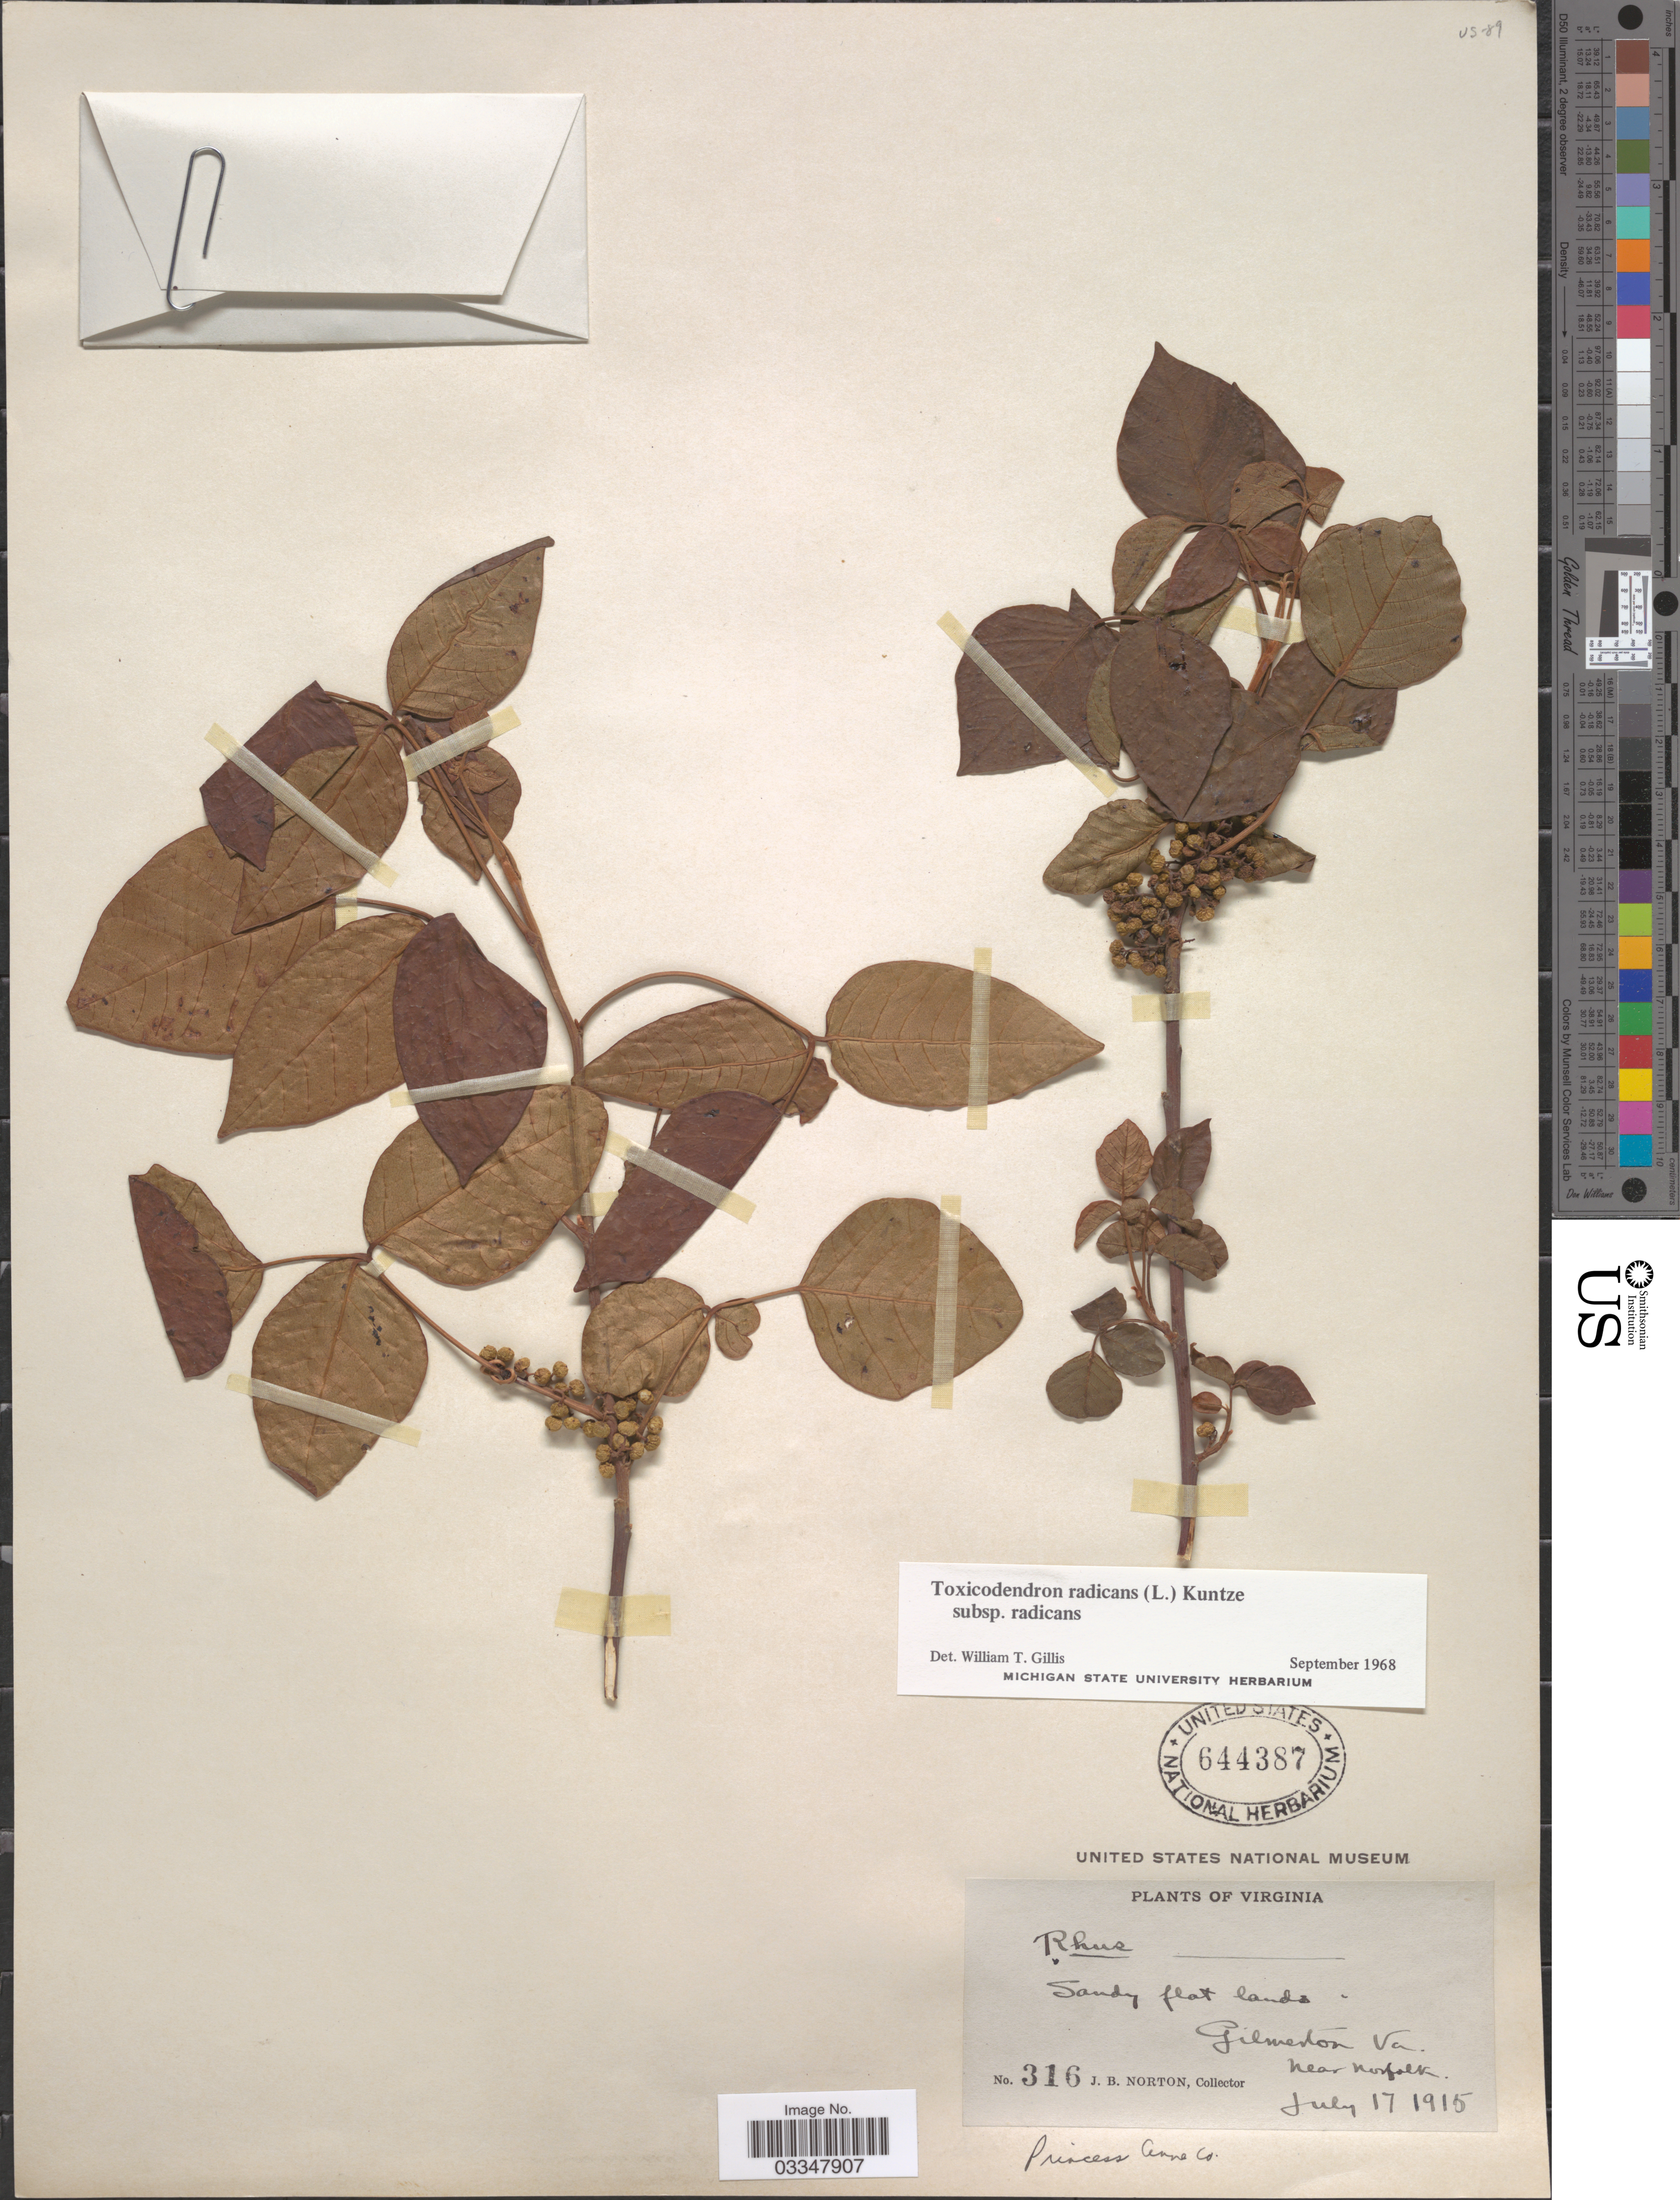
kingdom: Plantae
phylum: Tracheophyta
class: Magnoliopsida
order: Sapindales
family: Anacardiaceae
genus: Toxicodendron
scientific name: Toxicodendron radicans subsp. radicans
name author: (L.) Kuntze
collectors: J. B. Norton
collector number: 316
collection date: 1915-07-17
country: United States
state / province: Virginia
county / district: City of Virginia Beach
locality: Gilmerton, near Norfolk.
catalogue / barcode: US 644387